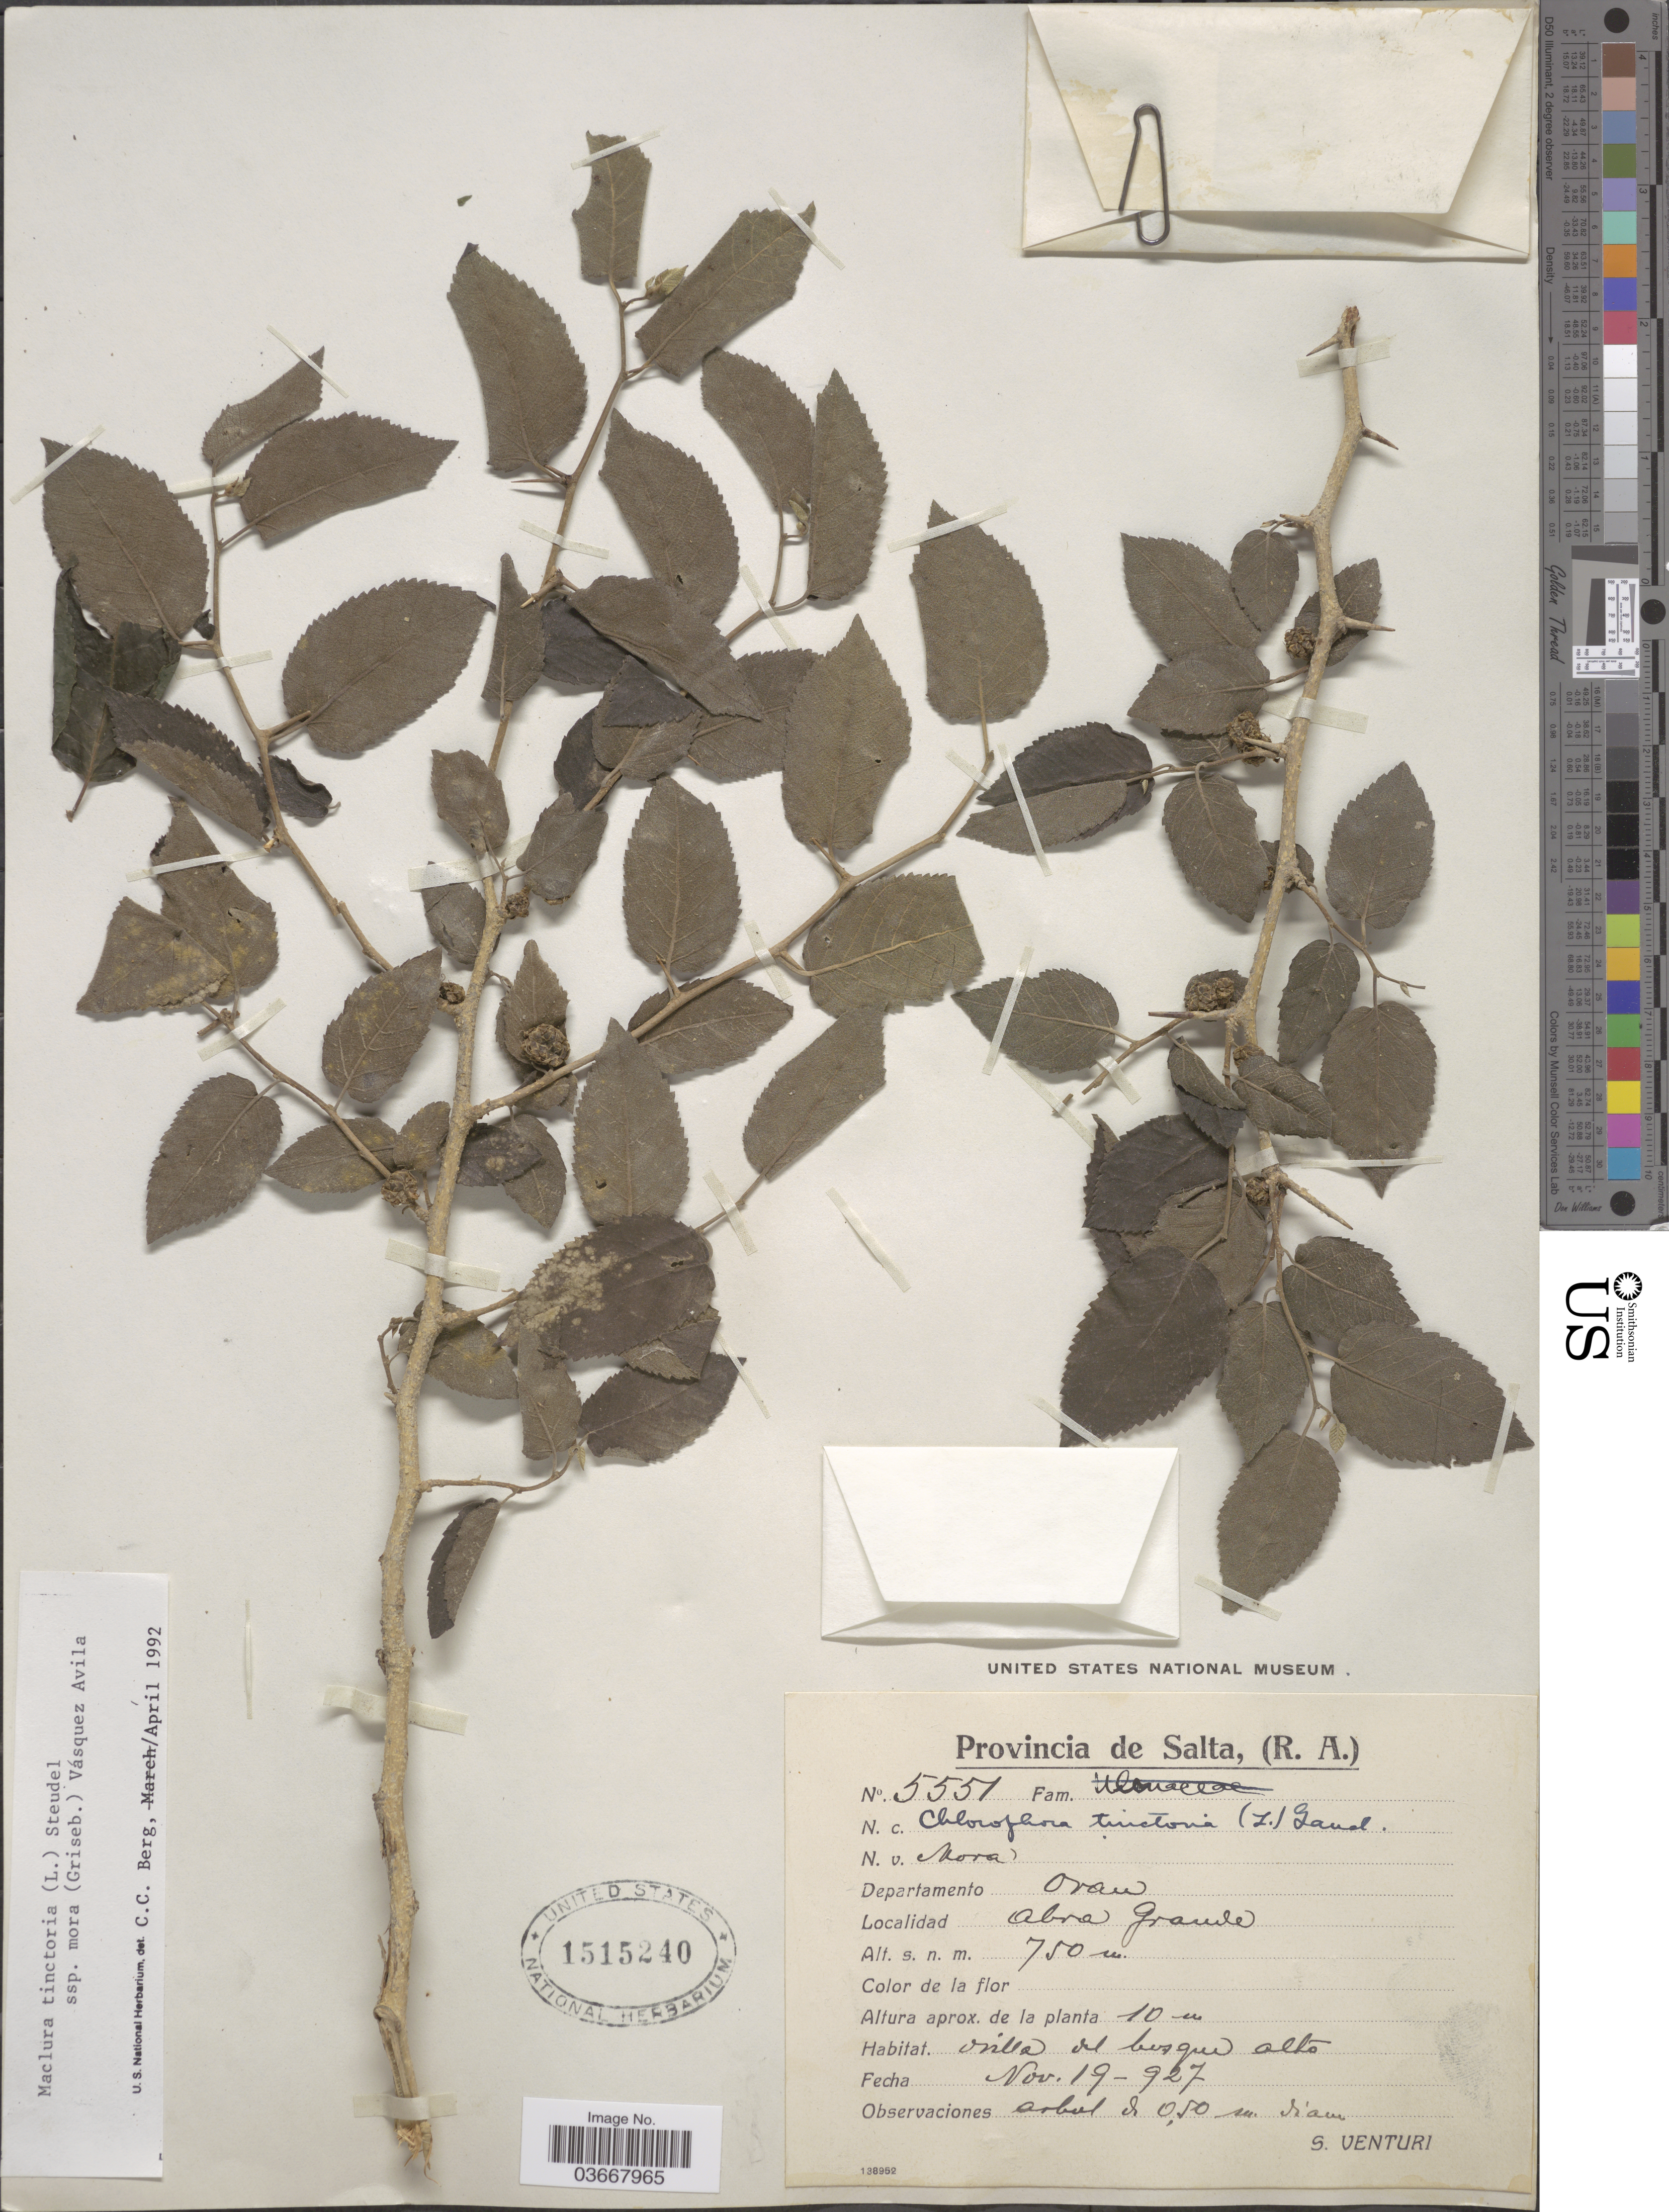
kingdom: Plantae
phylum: Tracheophyta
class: Magnoliopsida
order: Rosales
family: Moraceae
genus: Maclura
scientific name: Maclura tinctoria subsp. mora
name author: (Griseb.) Vázq. Avila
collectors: S. Venturi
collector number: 5551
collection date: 1927-11-19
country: Argentina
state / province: Salta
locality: Departamento Oran. Abra Grande.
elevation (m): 750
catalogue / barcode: US 1515240